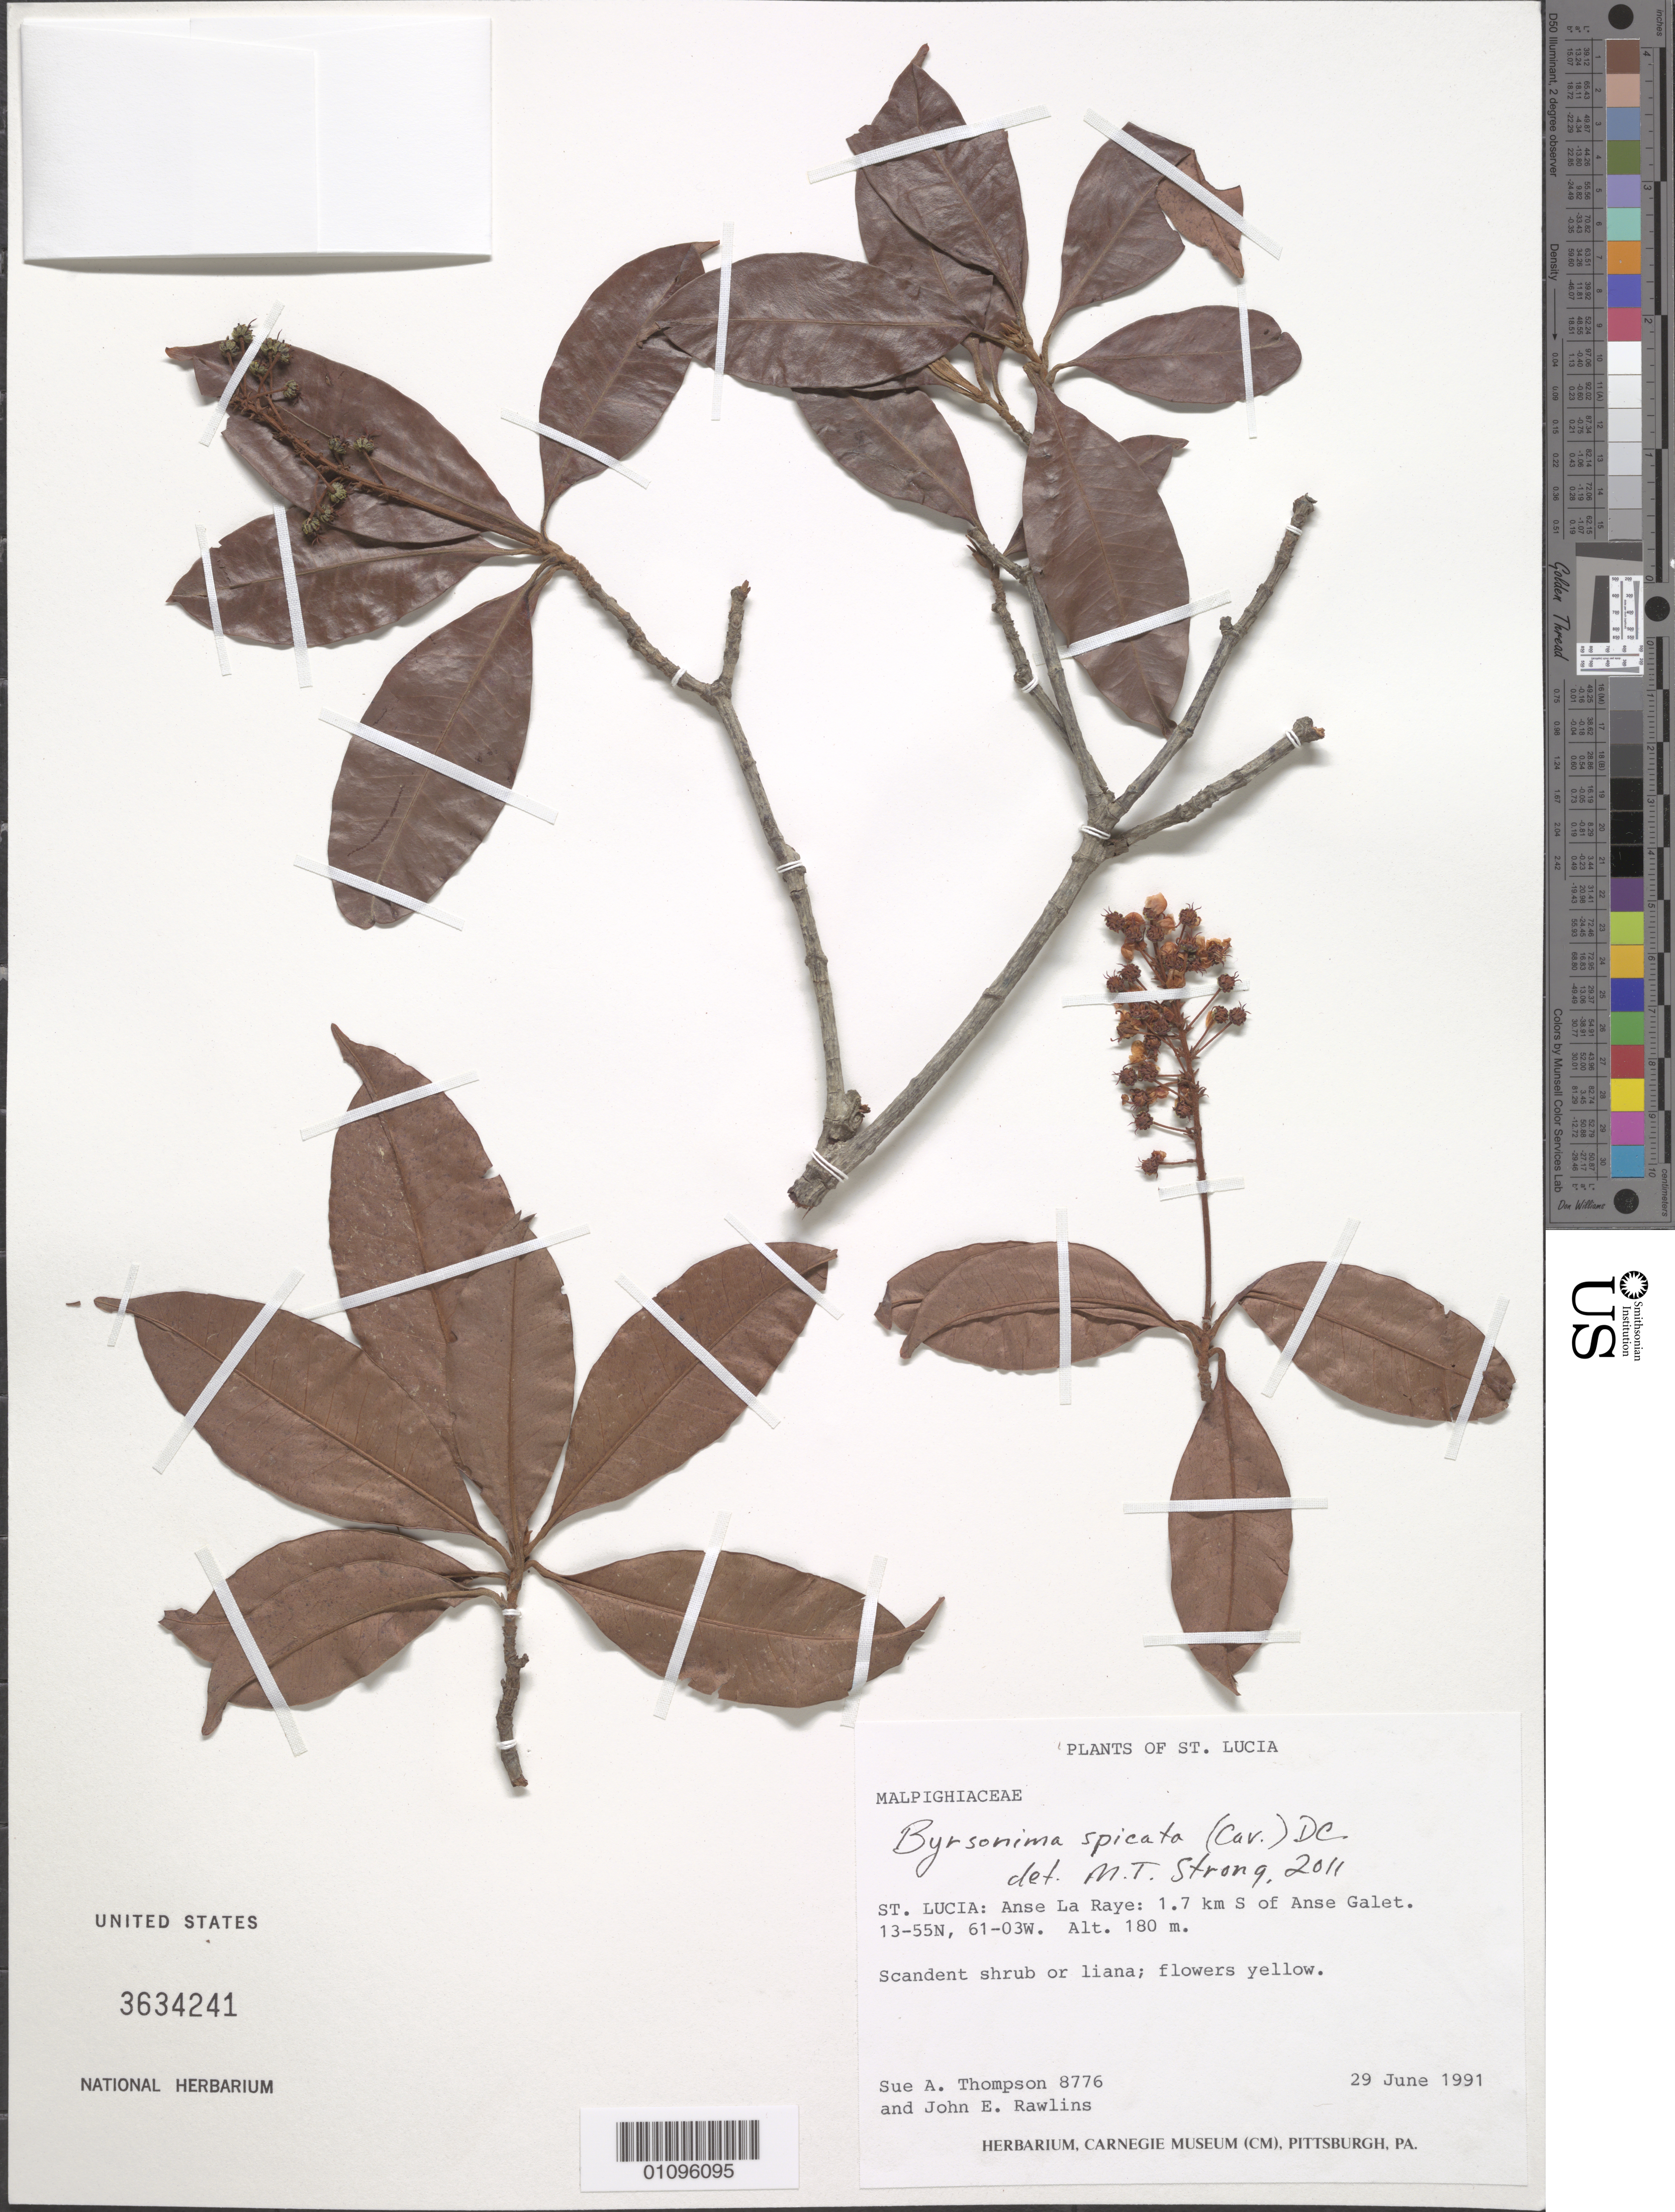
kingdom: Plantae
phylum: Tracheophyta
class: Magnoliopsida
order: Malpighiales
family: Malpighiaceae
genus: Byrsonima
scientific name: Byrsonima spicata (Cav.) DC.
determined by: Strong, M. T., (US), Smithsonian Institution - National Museum of Natural History (UNITED STATES)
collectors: S. A. Thompson & J. Rawlins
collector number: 8776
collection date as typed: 29 Jun 1991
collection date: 1991-06-29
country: St. Lucia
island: St. Lucia I.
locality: Anse La Raye, 1.7 km S of Anse Galet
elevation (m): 180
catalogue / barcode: US 3634241